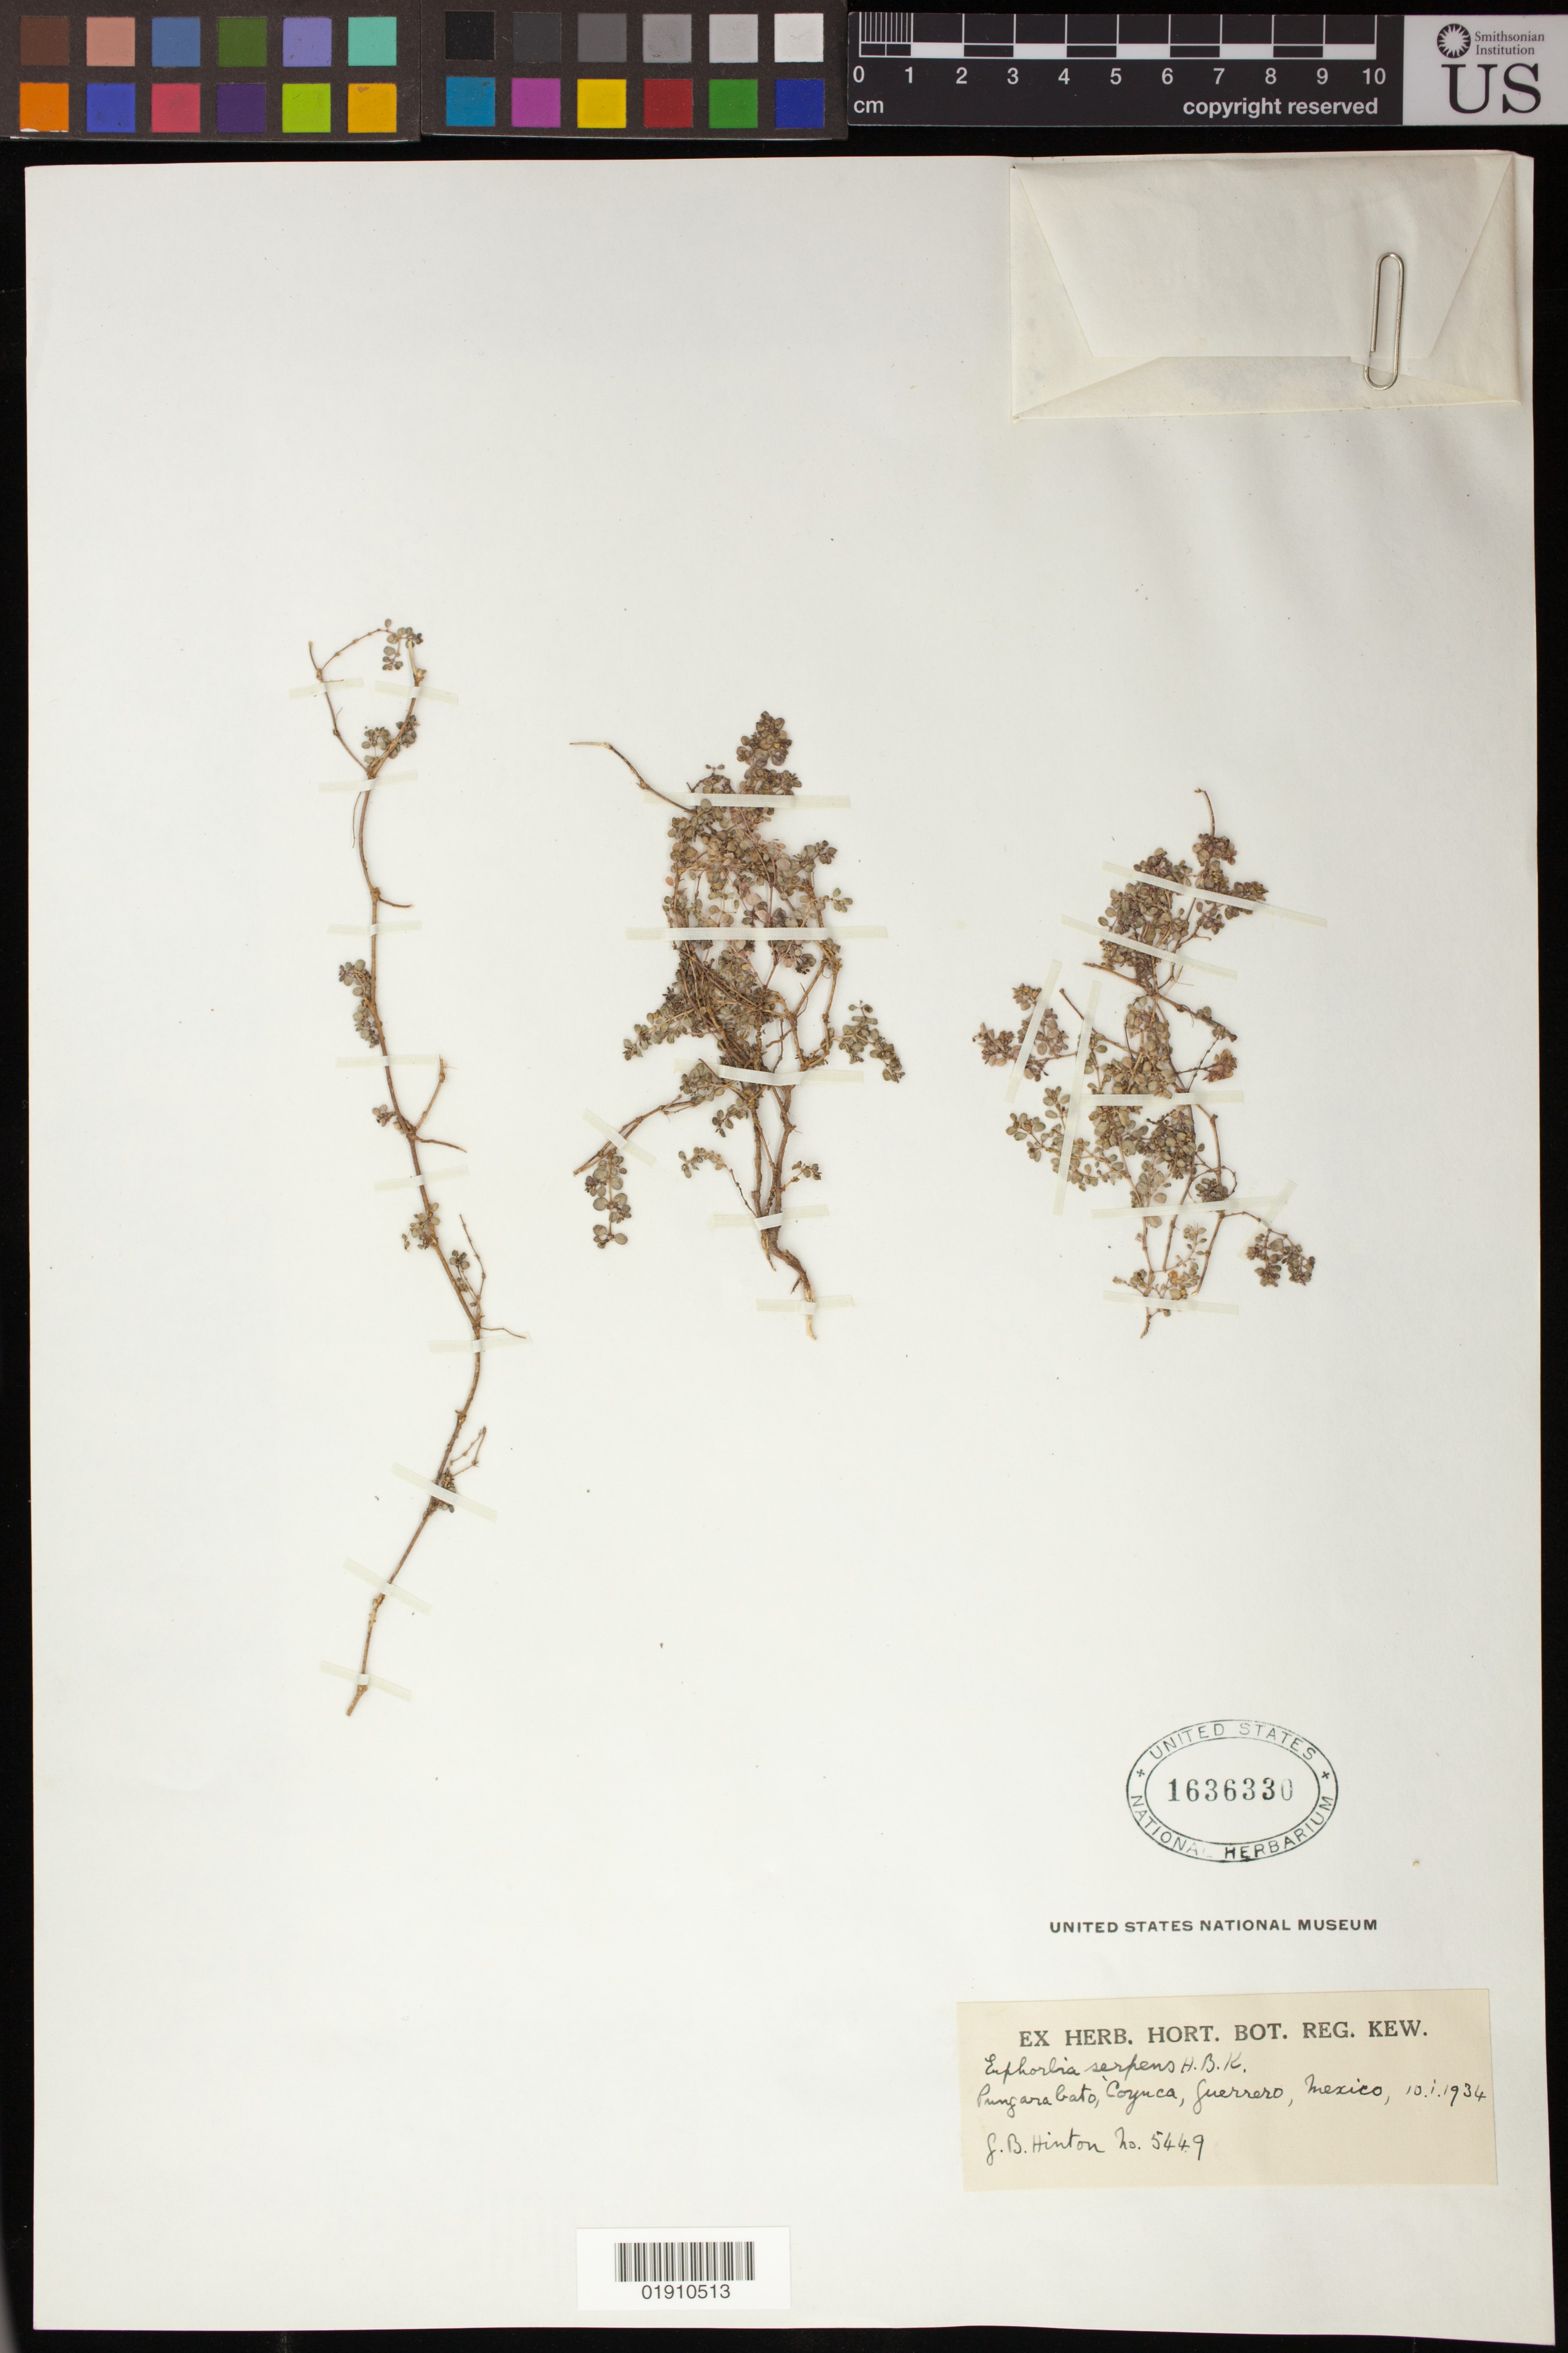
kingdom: Plantae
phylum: Tracheophyta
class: Magnoliopsida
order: Malpighiales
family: Euphorbiaceae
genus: Euphorbia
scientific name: Euphorbia serpens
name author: Kunth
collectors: G. B. Hinton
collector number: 5449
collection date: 1934-01-10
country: Mexico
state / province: Guerrero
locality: Pungarabato, Coyuca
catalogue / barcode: US 1636330